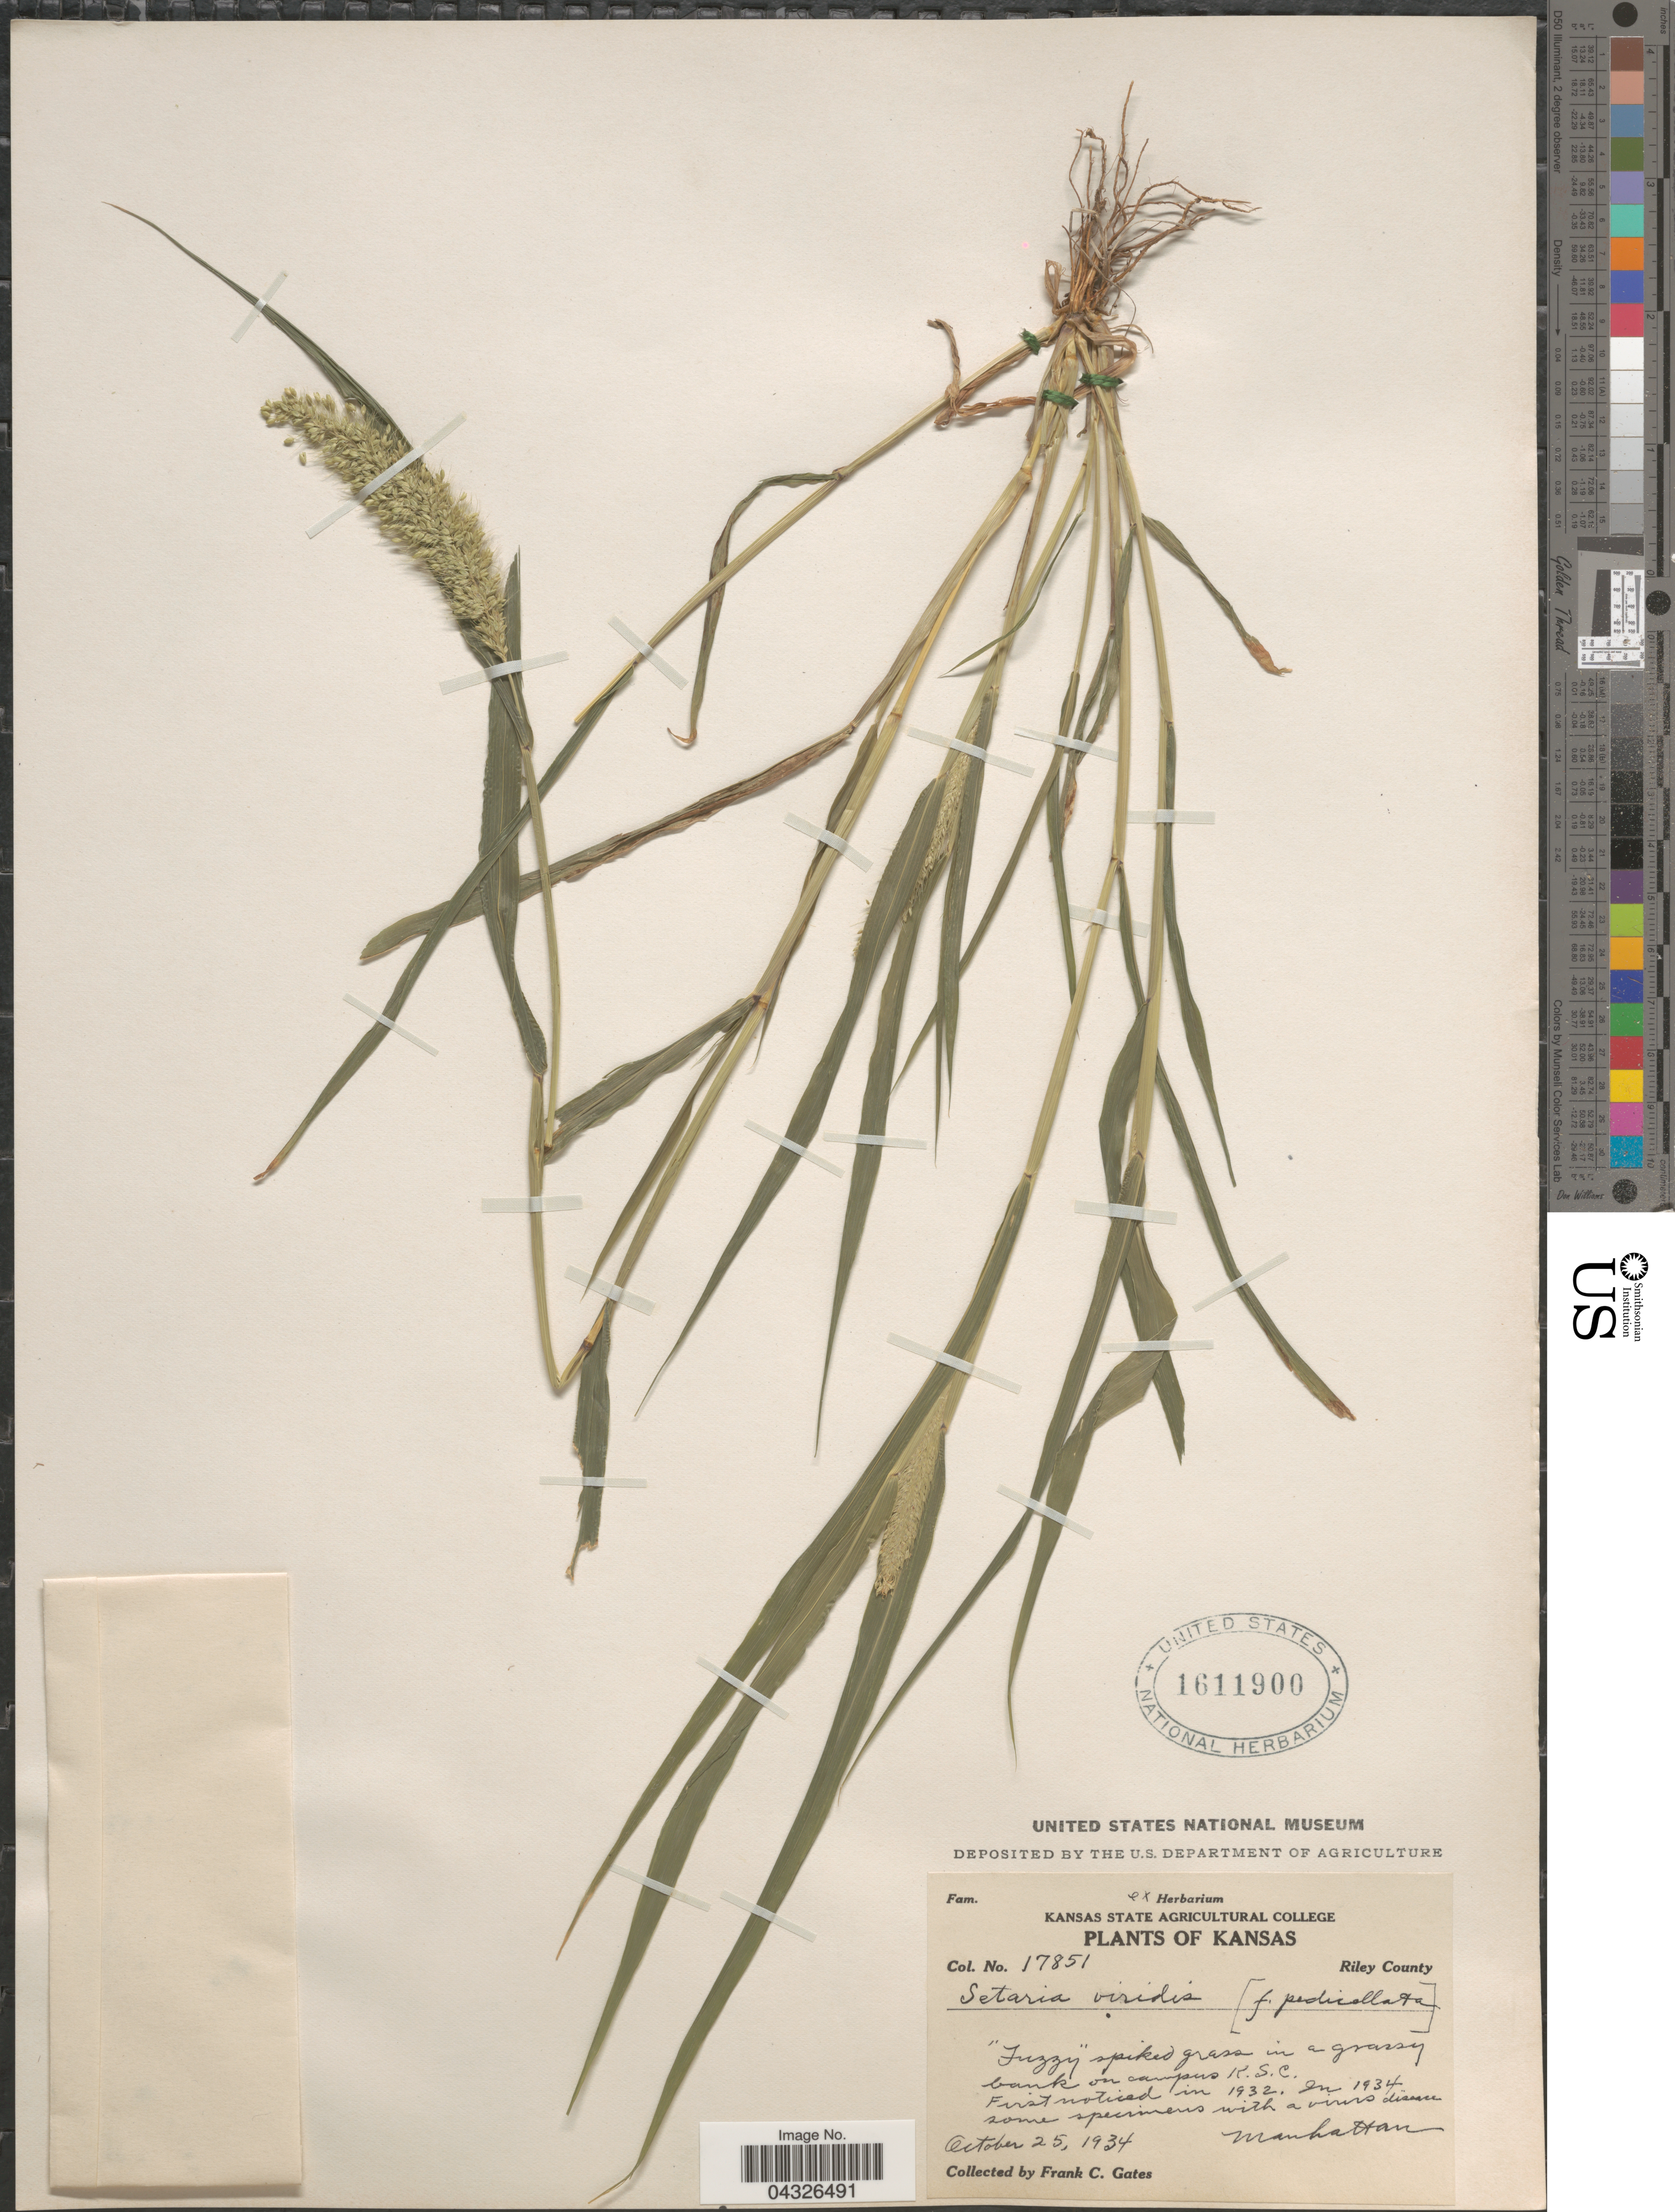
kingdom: Plantae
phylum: Tracheophyta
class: Liliopsida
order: Poales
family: Poaceae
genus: Setaria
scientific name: Setaria viridis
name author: (L.) P. Beauv.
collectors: F. C. Gates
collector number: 17851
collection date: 1934-10-25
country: United States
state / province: Kansas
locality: Riley County. Manhattan.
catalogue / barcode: US 1611900